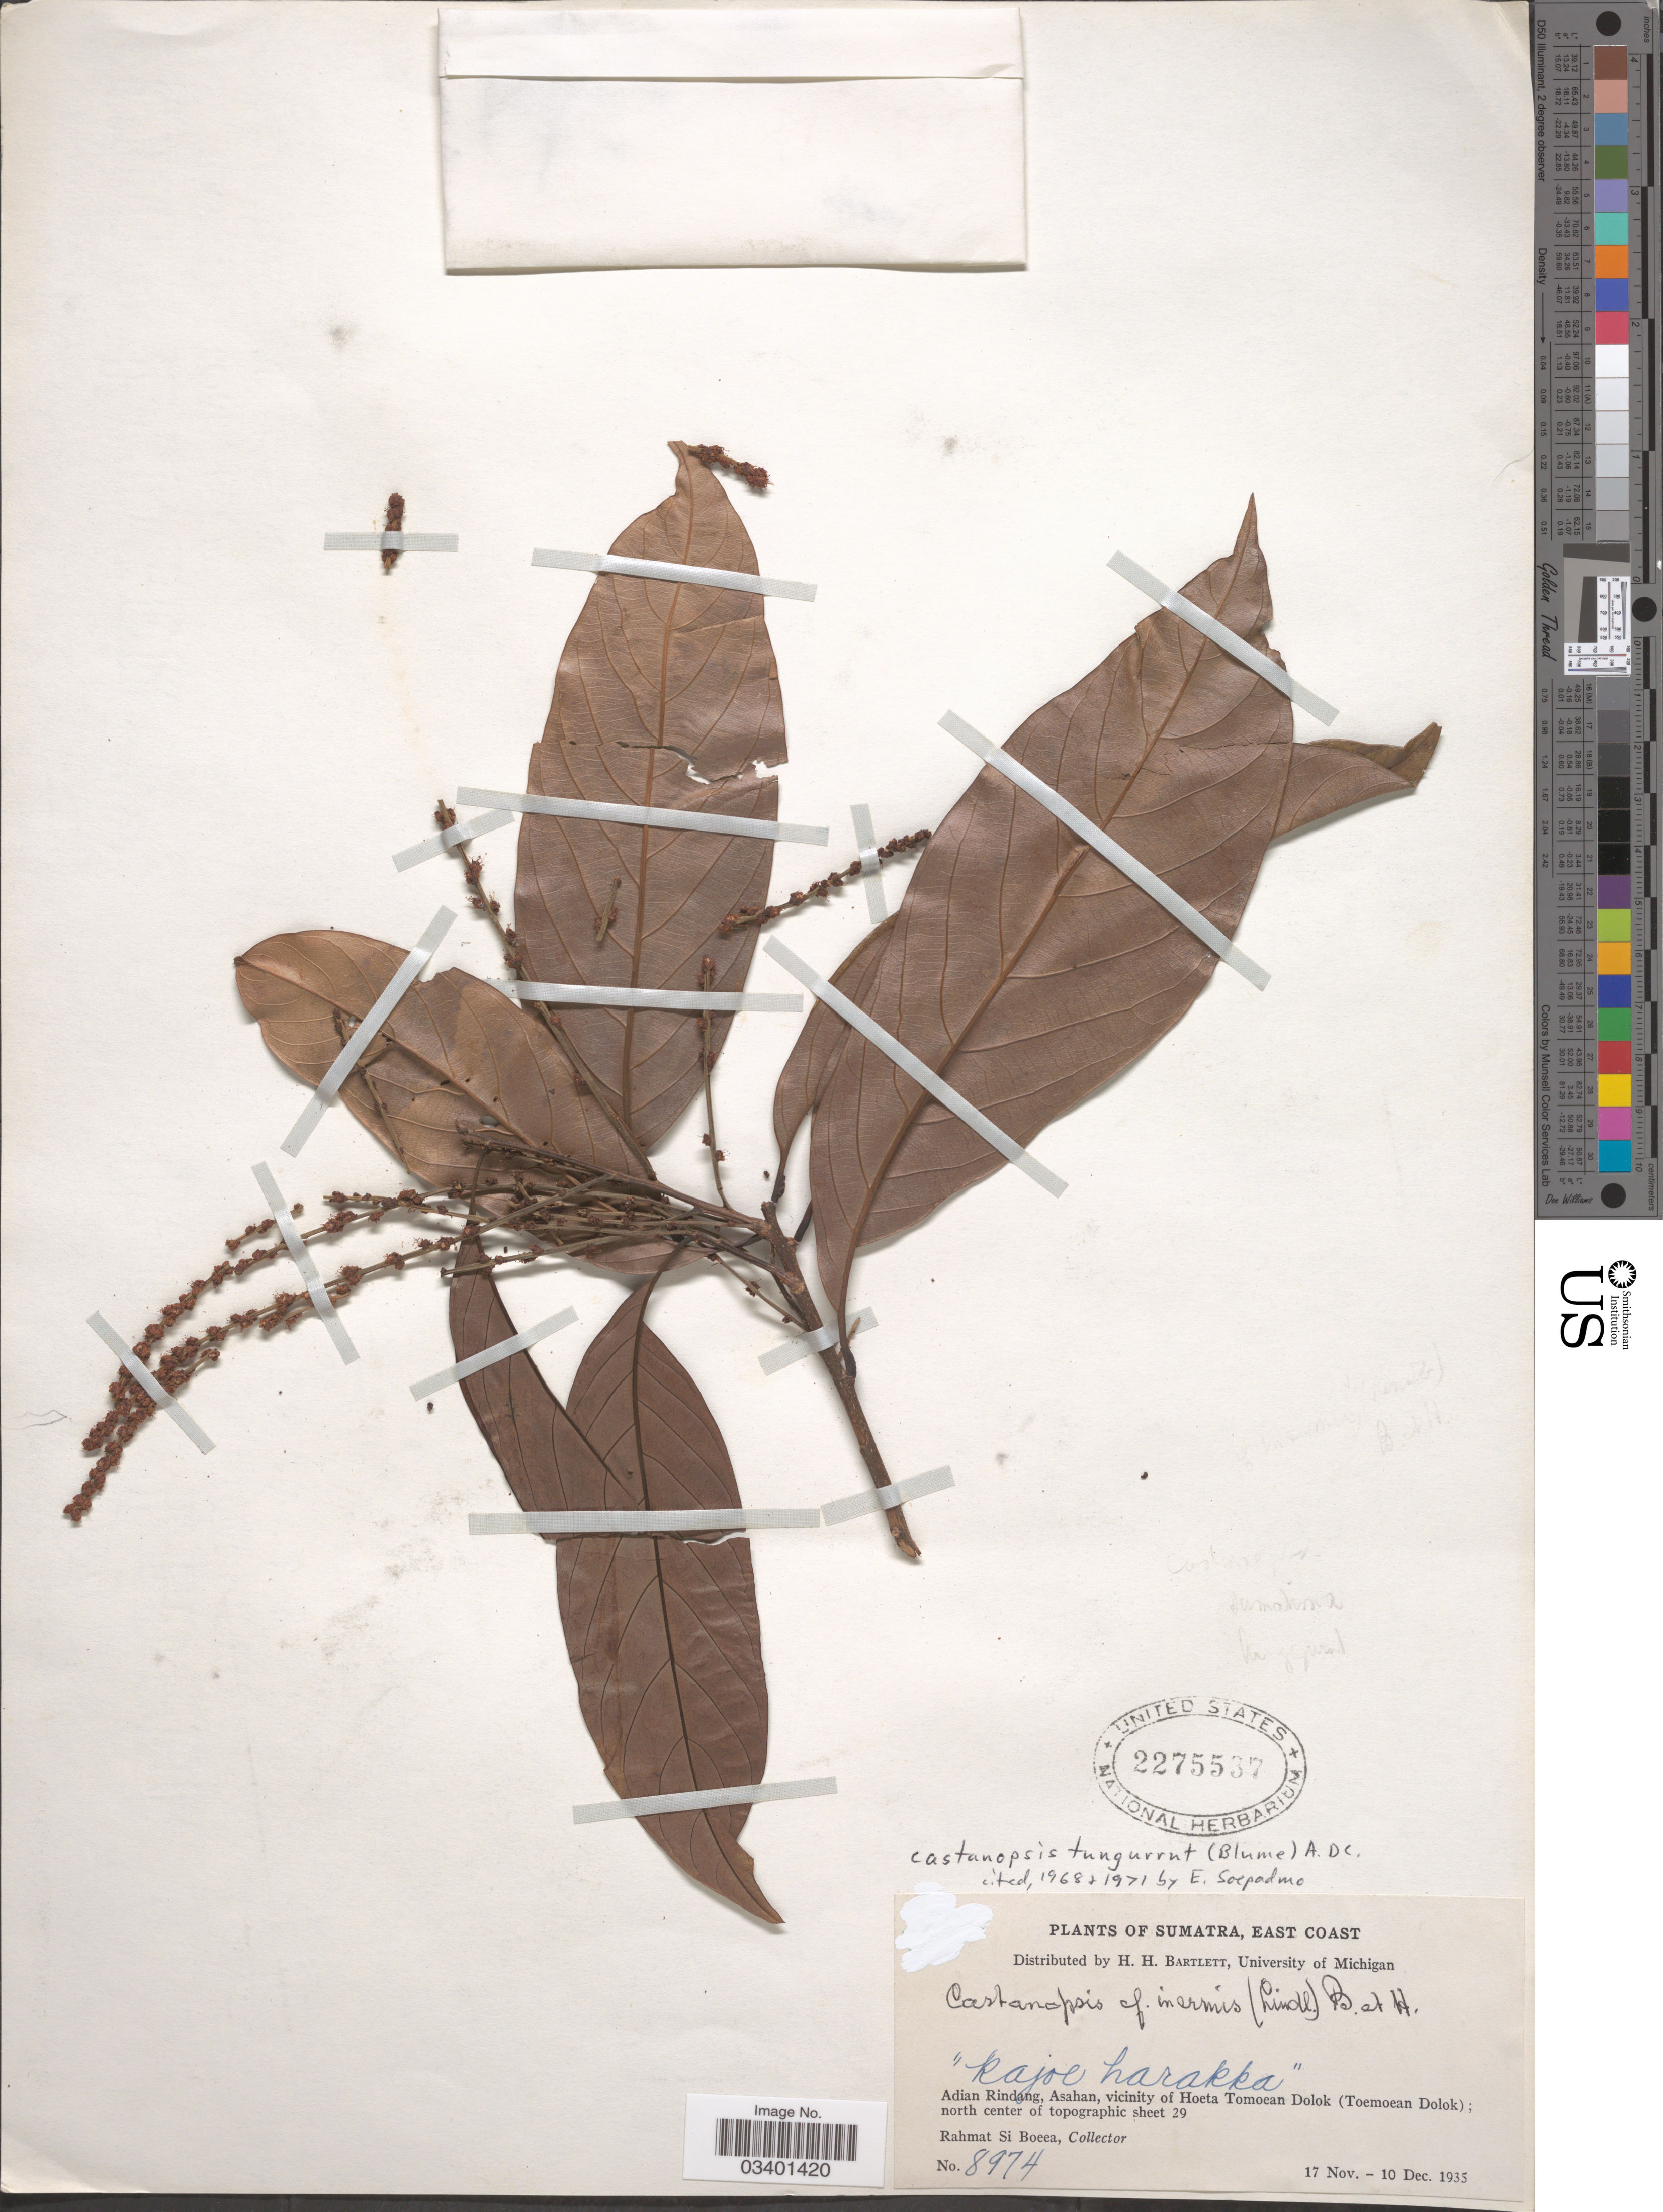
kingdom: Plantae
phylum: Tracheophyta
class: Magnoliopsida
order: Fagales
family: Fagaceae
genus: Castanopsis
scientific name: Castanopsis tungurrut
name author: (Blume) A. DC.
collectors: Rahmat Si Boeea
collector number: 8974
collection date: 1935-11-17/1935-12-10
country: Indonesia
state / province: Sumatra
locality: East Coast. Adian Rindang, Asahan, vicinity of Hoeta Tomoean Dolok (Toemoean Dolok); north center of topographic sheet 29.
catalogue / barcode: US 2275537